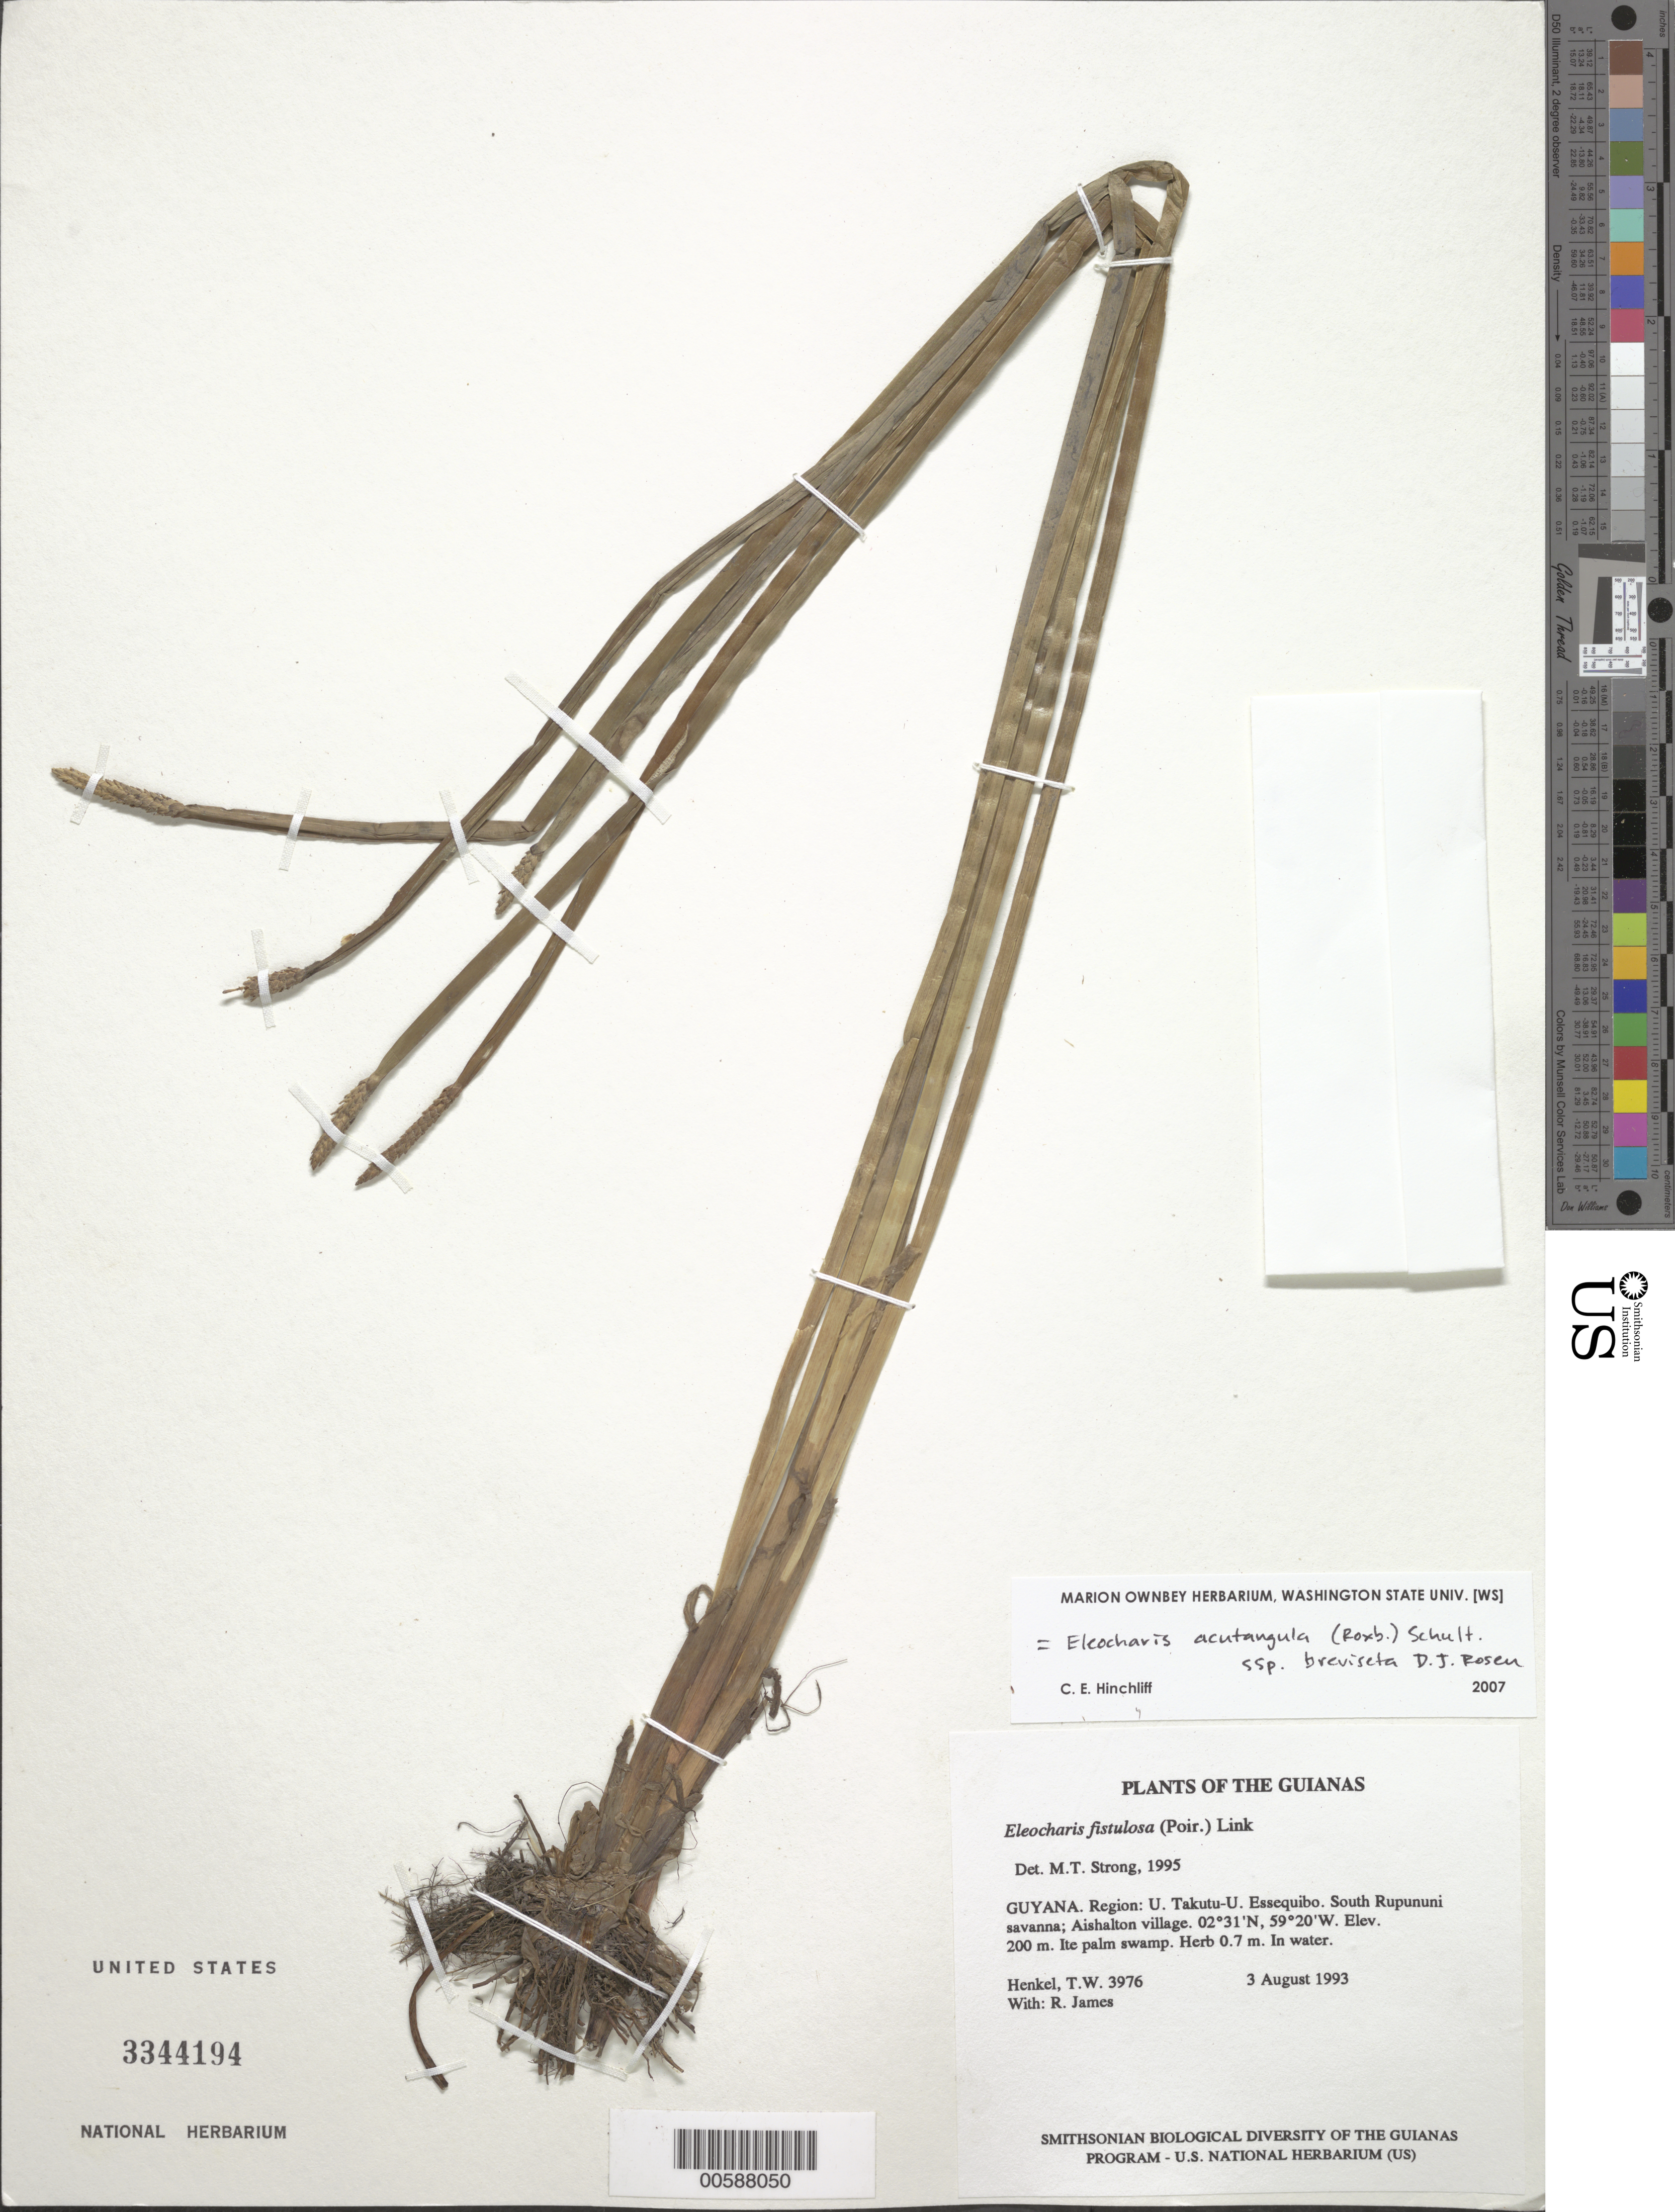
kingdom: Plantae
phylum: Tracheophyta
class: Liliopsida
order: Poales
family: Cyperaceae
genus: Eleocharis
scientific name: Eleocharis acutangula subsp. breviseta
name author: D.J. Rosen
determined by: Hinchliff, C. E.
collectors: T. Henkel & R. James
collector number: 3976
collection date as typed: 3 August 1994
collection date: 1994-08-03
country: Guyana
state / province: U. Takutu-U. Essequibo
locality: South Rupununi savanna; Aishalton village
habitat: Ite palm swamp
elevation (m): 200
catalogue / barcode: US 3344194